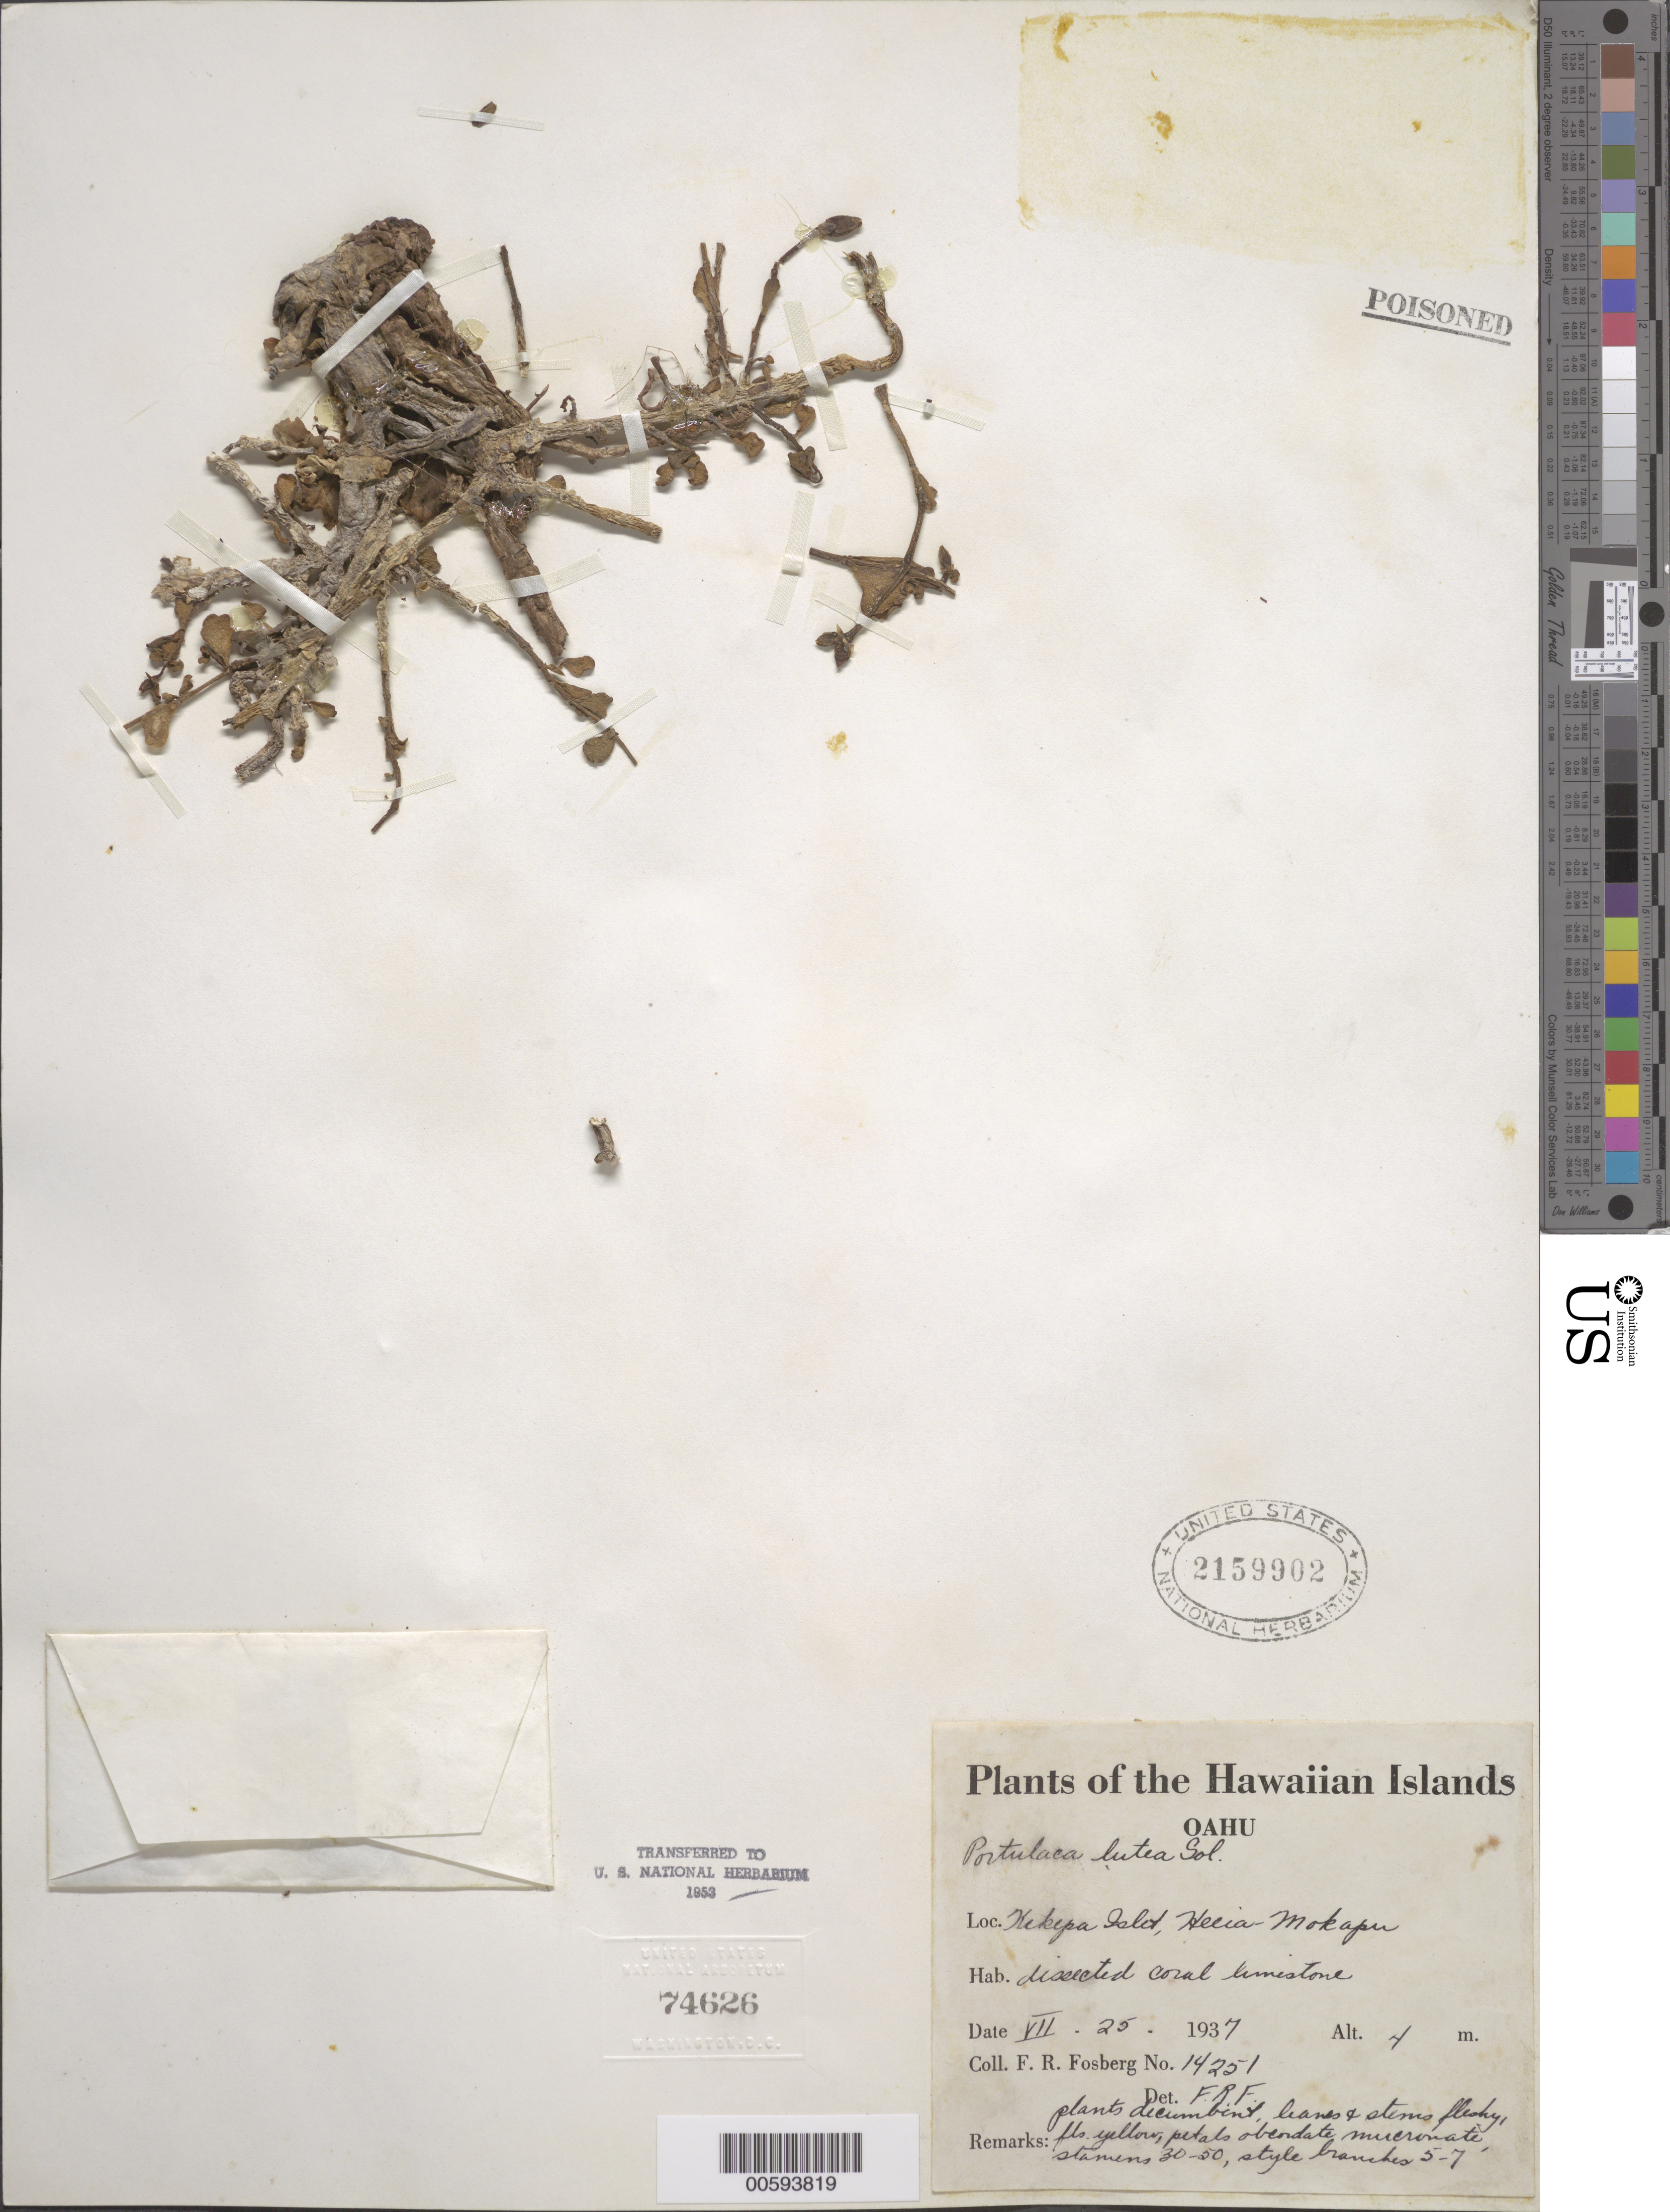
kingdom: Plantae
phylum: Tracheophyta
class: Magnoliopsida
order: Caryophyllales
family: Portulacaceae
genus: Portulaca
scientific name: Portulaca lutea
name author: Sol. ex G. Forst.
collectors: F. R. Fosberg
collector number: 14251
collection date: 1937-07-25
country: United States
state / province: Hawaii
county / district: Honolulu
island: Oahu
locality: The Hawaiian Islands. Oahu. Kekepa Isld, Helia-Mokapu.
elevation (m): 4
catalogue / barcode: US 2159902